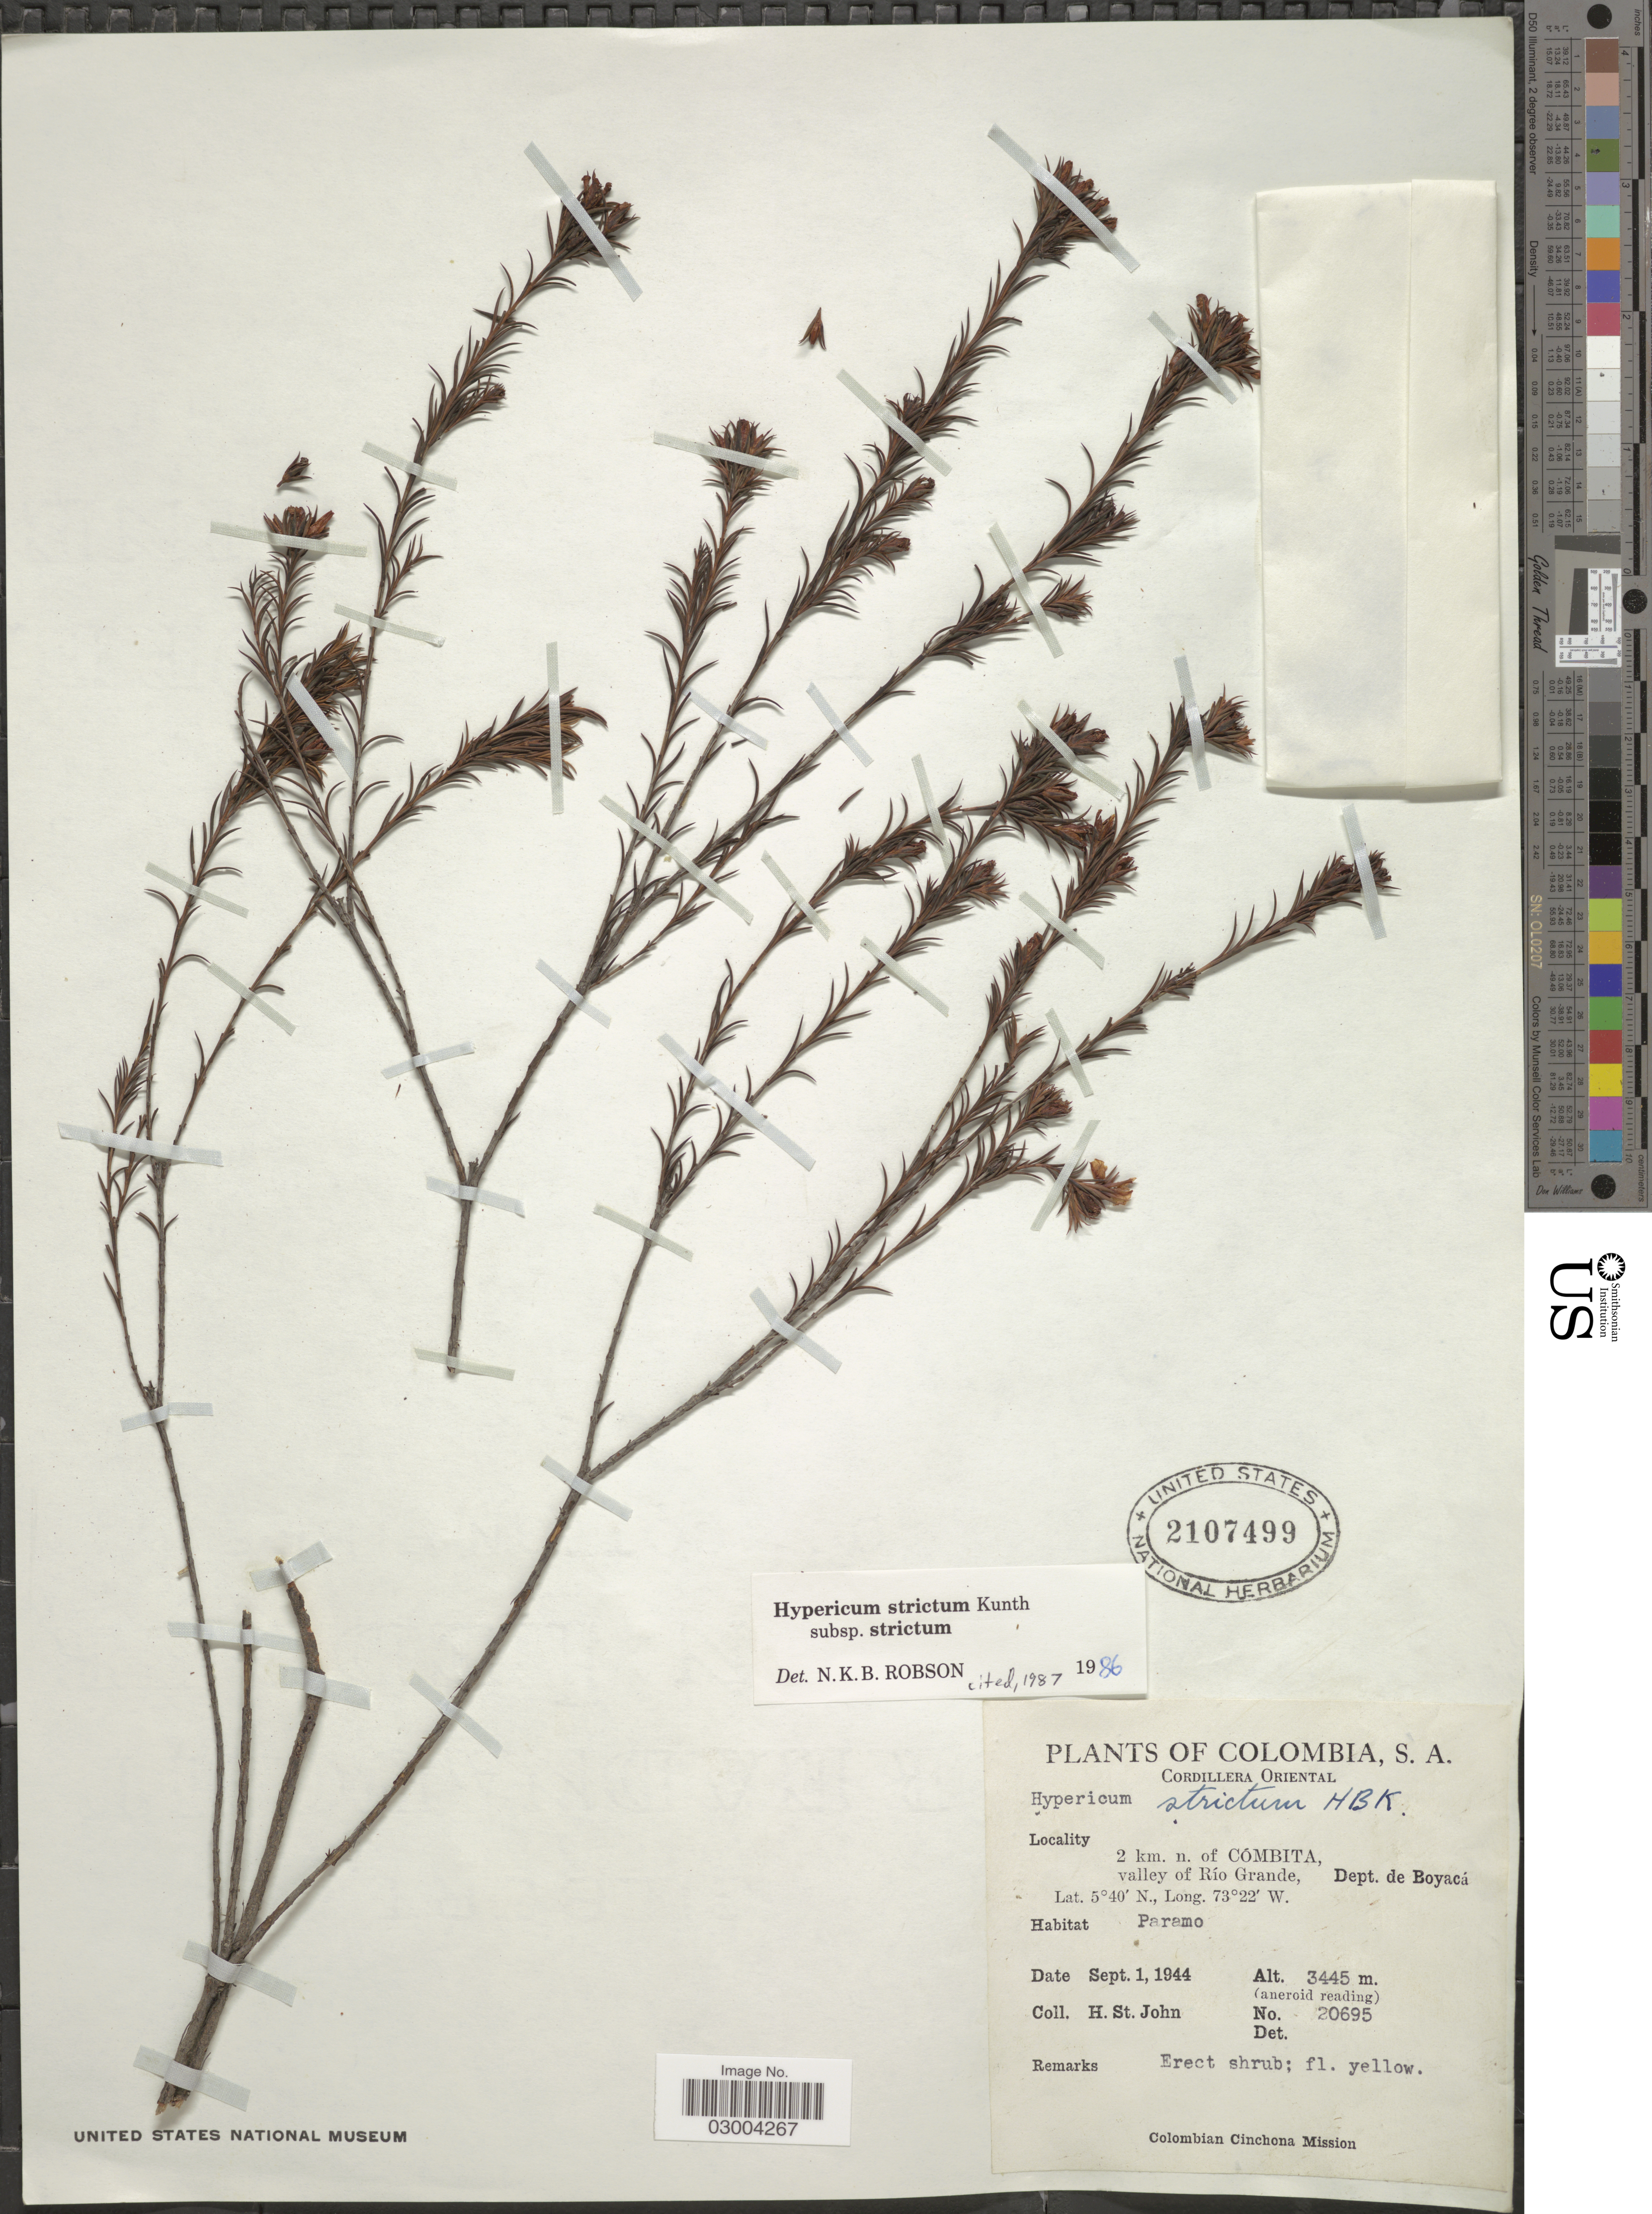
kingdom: Plantae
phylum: Tracheophyta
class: Magnoliopsida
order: Malpighiales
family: Hypericaceae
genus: Hypericum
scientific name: Hypericum strictum subsp. strictum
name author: Kunth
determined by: Robson, Norman K. B.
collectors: H. St. John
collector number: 20695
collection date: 1944-09-01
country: Colombia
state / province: Boyacá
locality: Cordillera Oriental. 2 km. n. of Cómbita, valley of Río Grande, Dept. de Boyacá.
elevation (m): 3445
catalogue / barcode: US 2107499